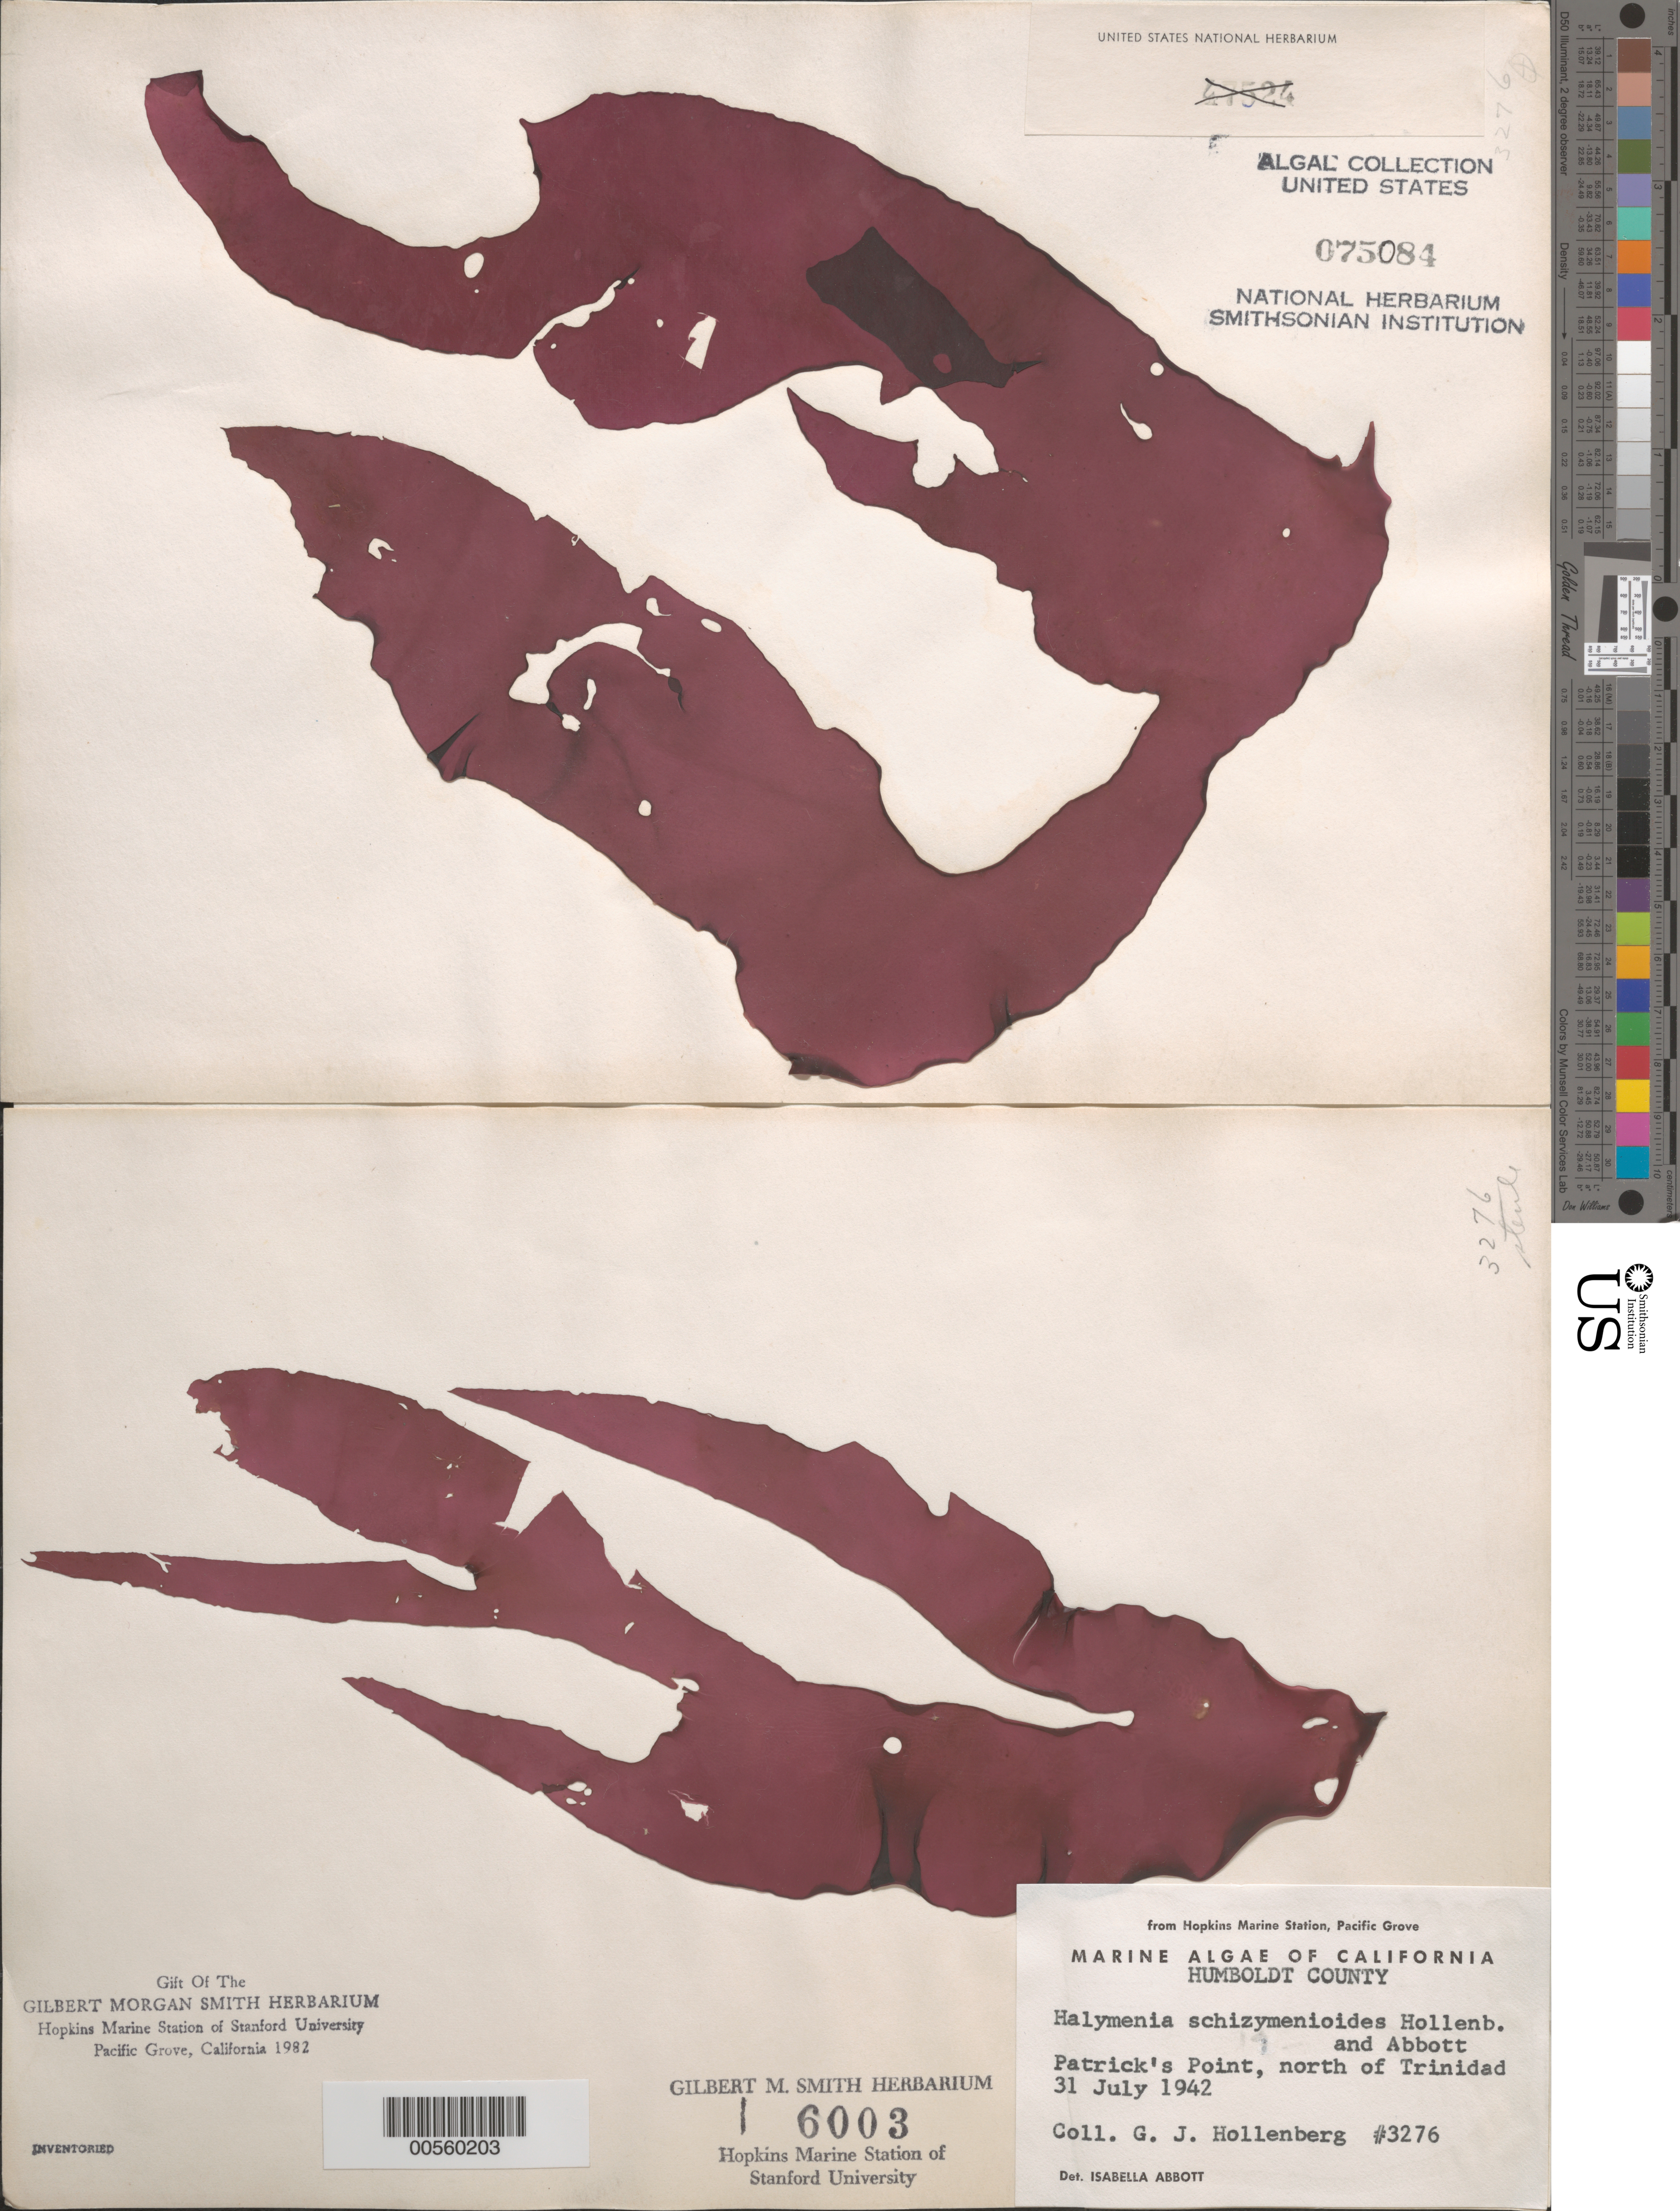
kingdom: Plantae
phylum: Rhodophyta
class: Florideophyceae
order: Halymeniales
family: Halymeniaceae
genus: Halymenia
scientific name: Halymenia schizymenioides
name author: Hollenb. & I.A. Abbott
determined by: Abbott, Isabella A.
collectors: G. Hollenberg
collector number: GJH 3276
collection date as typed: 31 Jul 1942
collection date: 1942-07-31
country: United States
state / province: California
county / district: Humboldt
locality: Patrick's Point, north of Trinidad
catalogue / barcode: US 75084